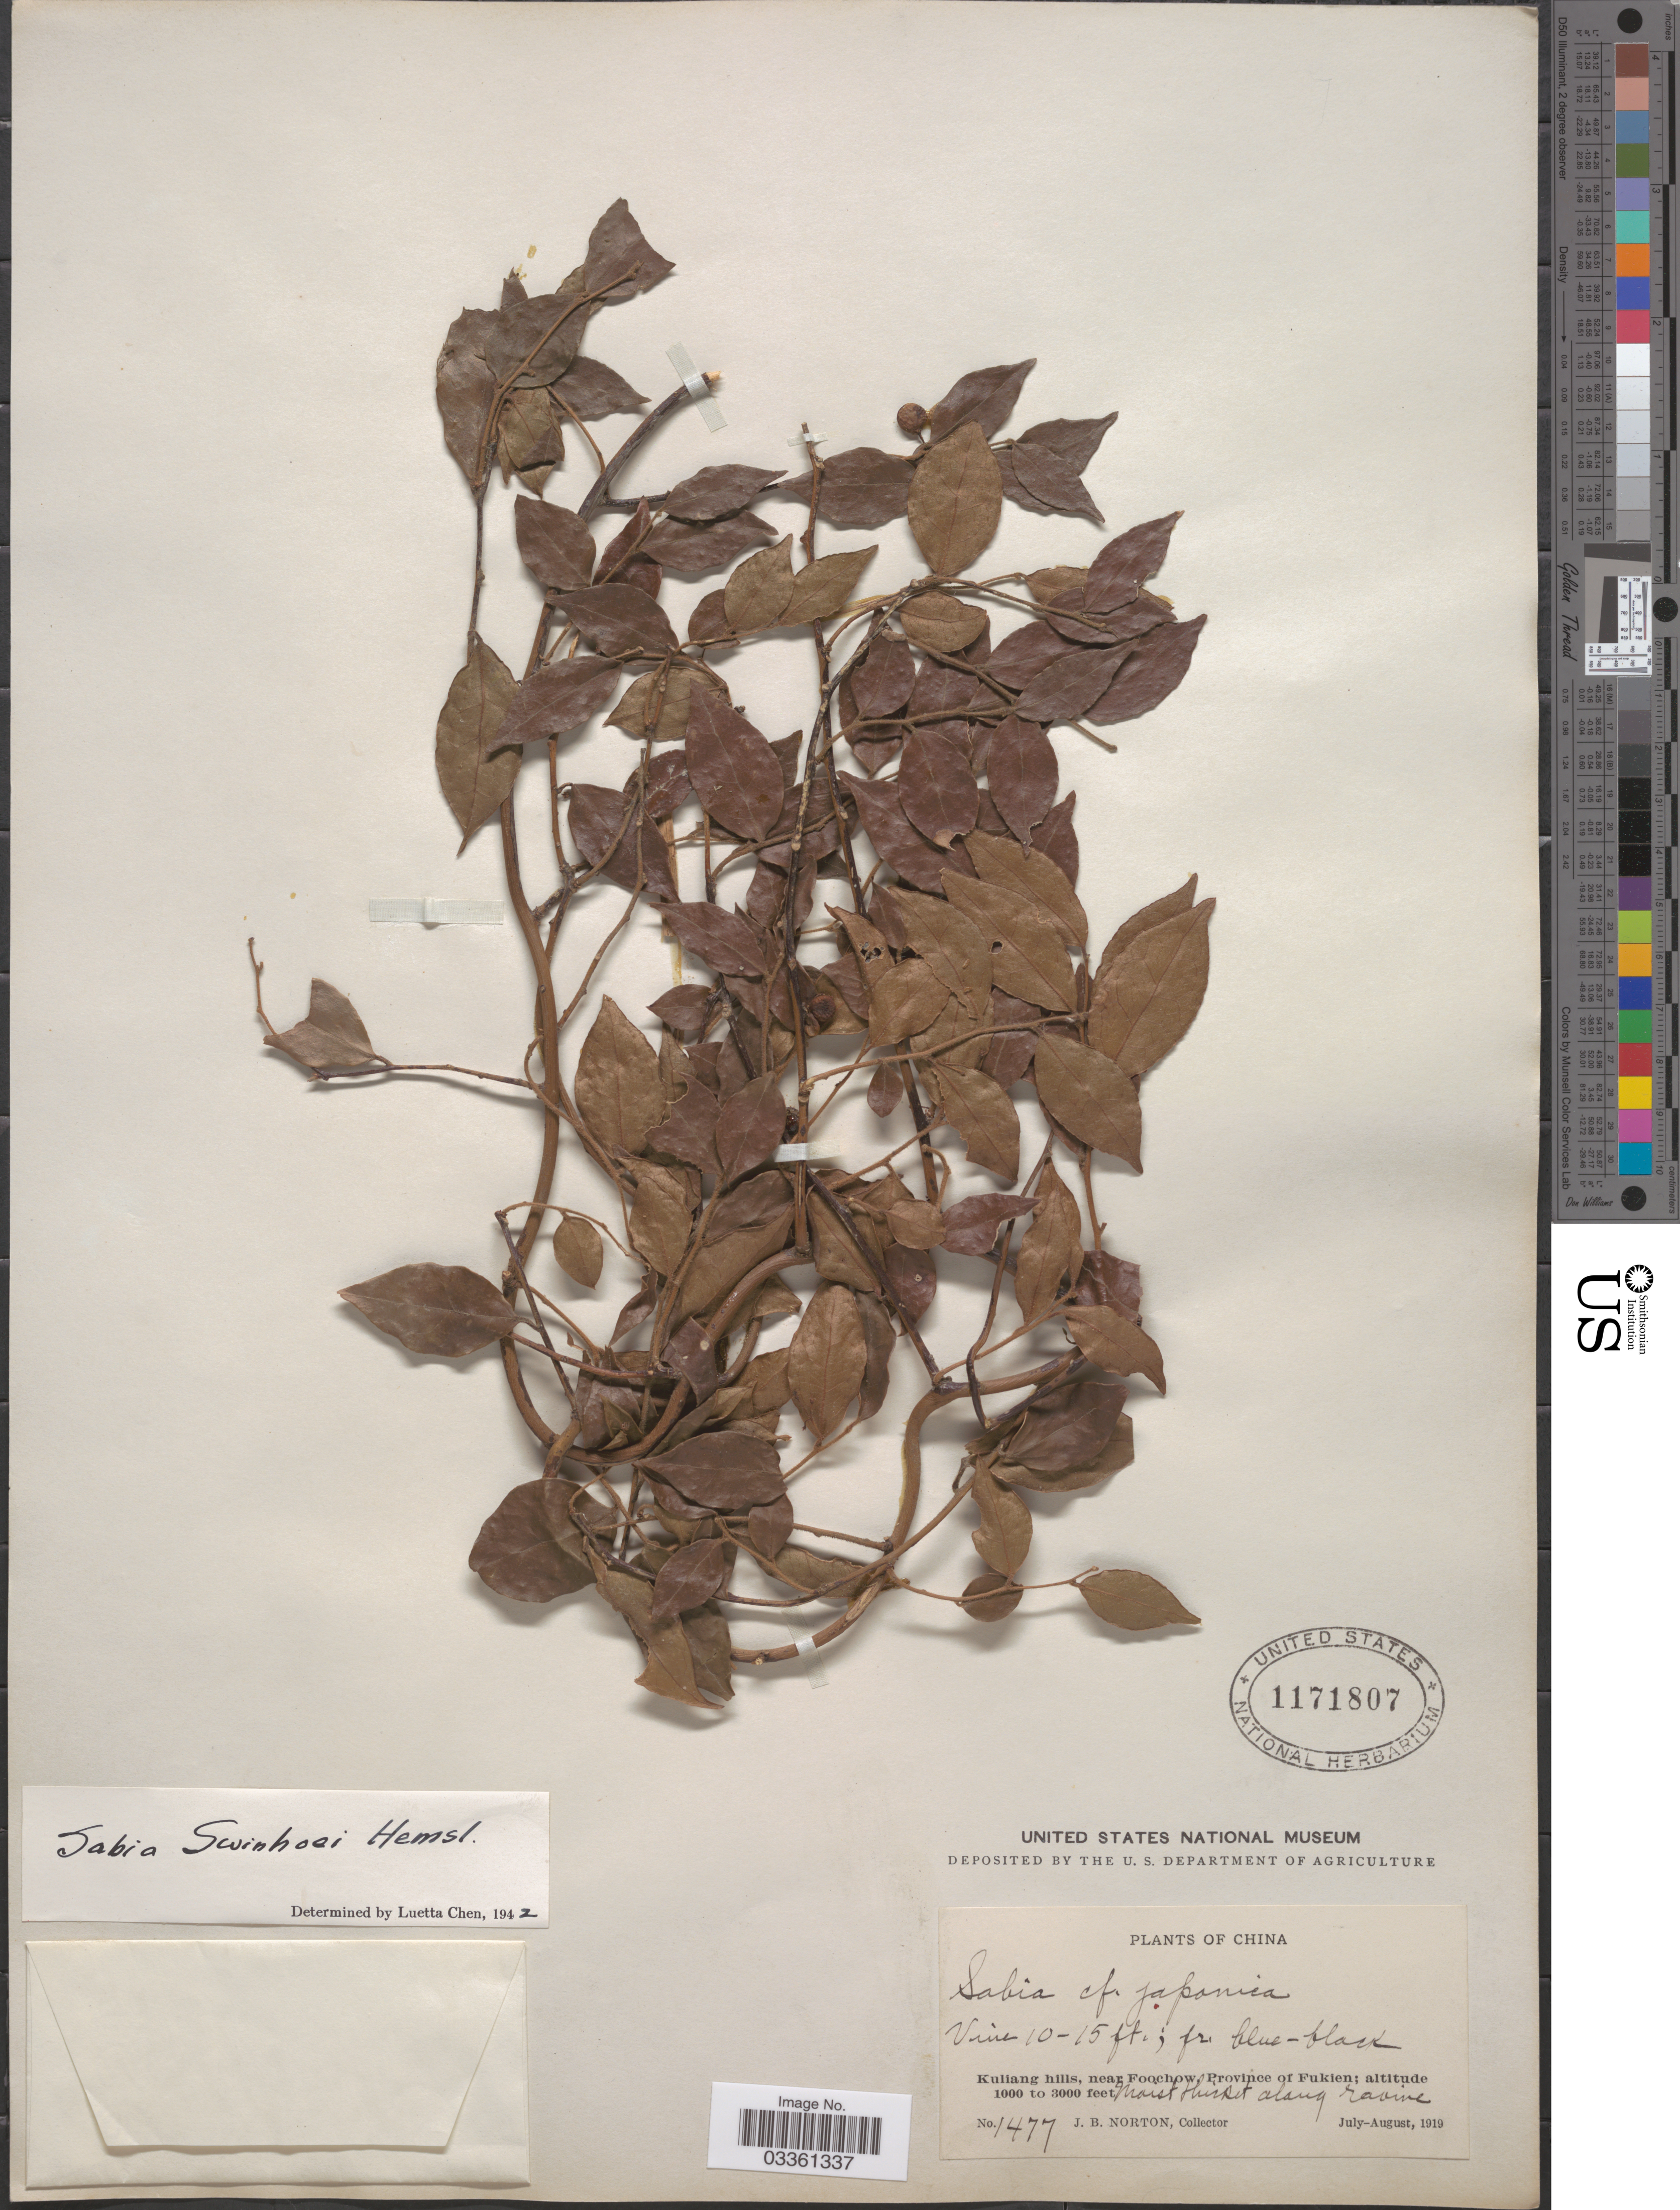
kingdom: Plantae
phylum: Tracheophyta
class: Magnoliopsida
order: Proteales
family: Sabiaceae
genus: Sabia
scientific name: Sabia swinhoei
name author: Hemsl.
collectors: J. B. Norton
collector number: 1477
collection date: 1919-07/1919-08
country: China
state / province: Fujian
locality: Kuliang hills, near Foochow, Province of Fukien.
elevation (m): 305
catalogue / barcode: US 1171807